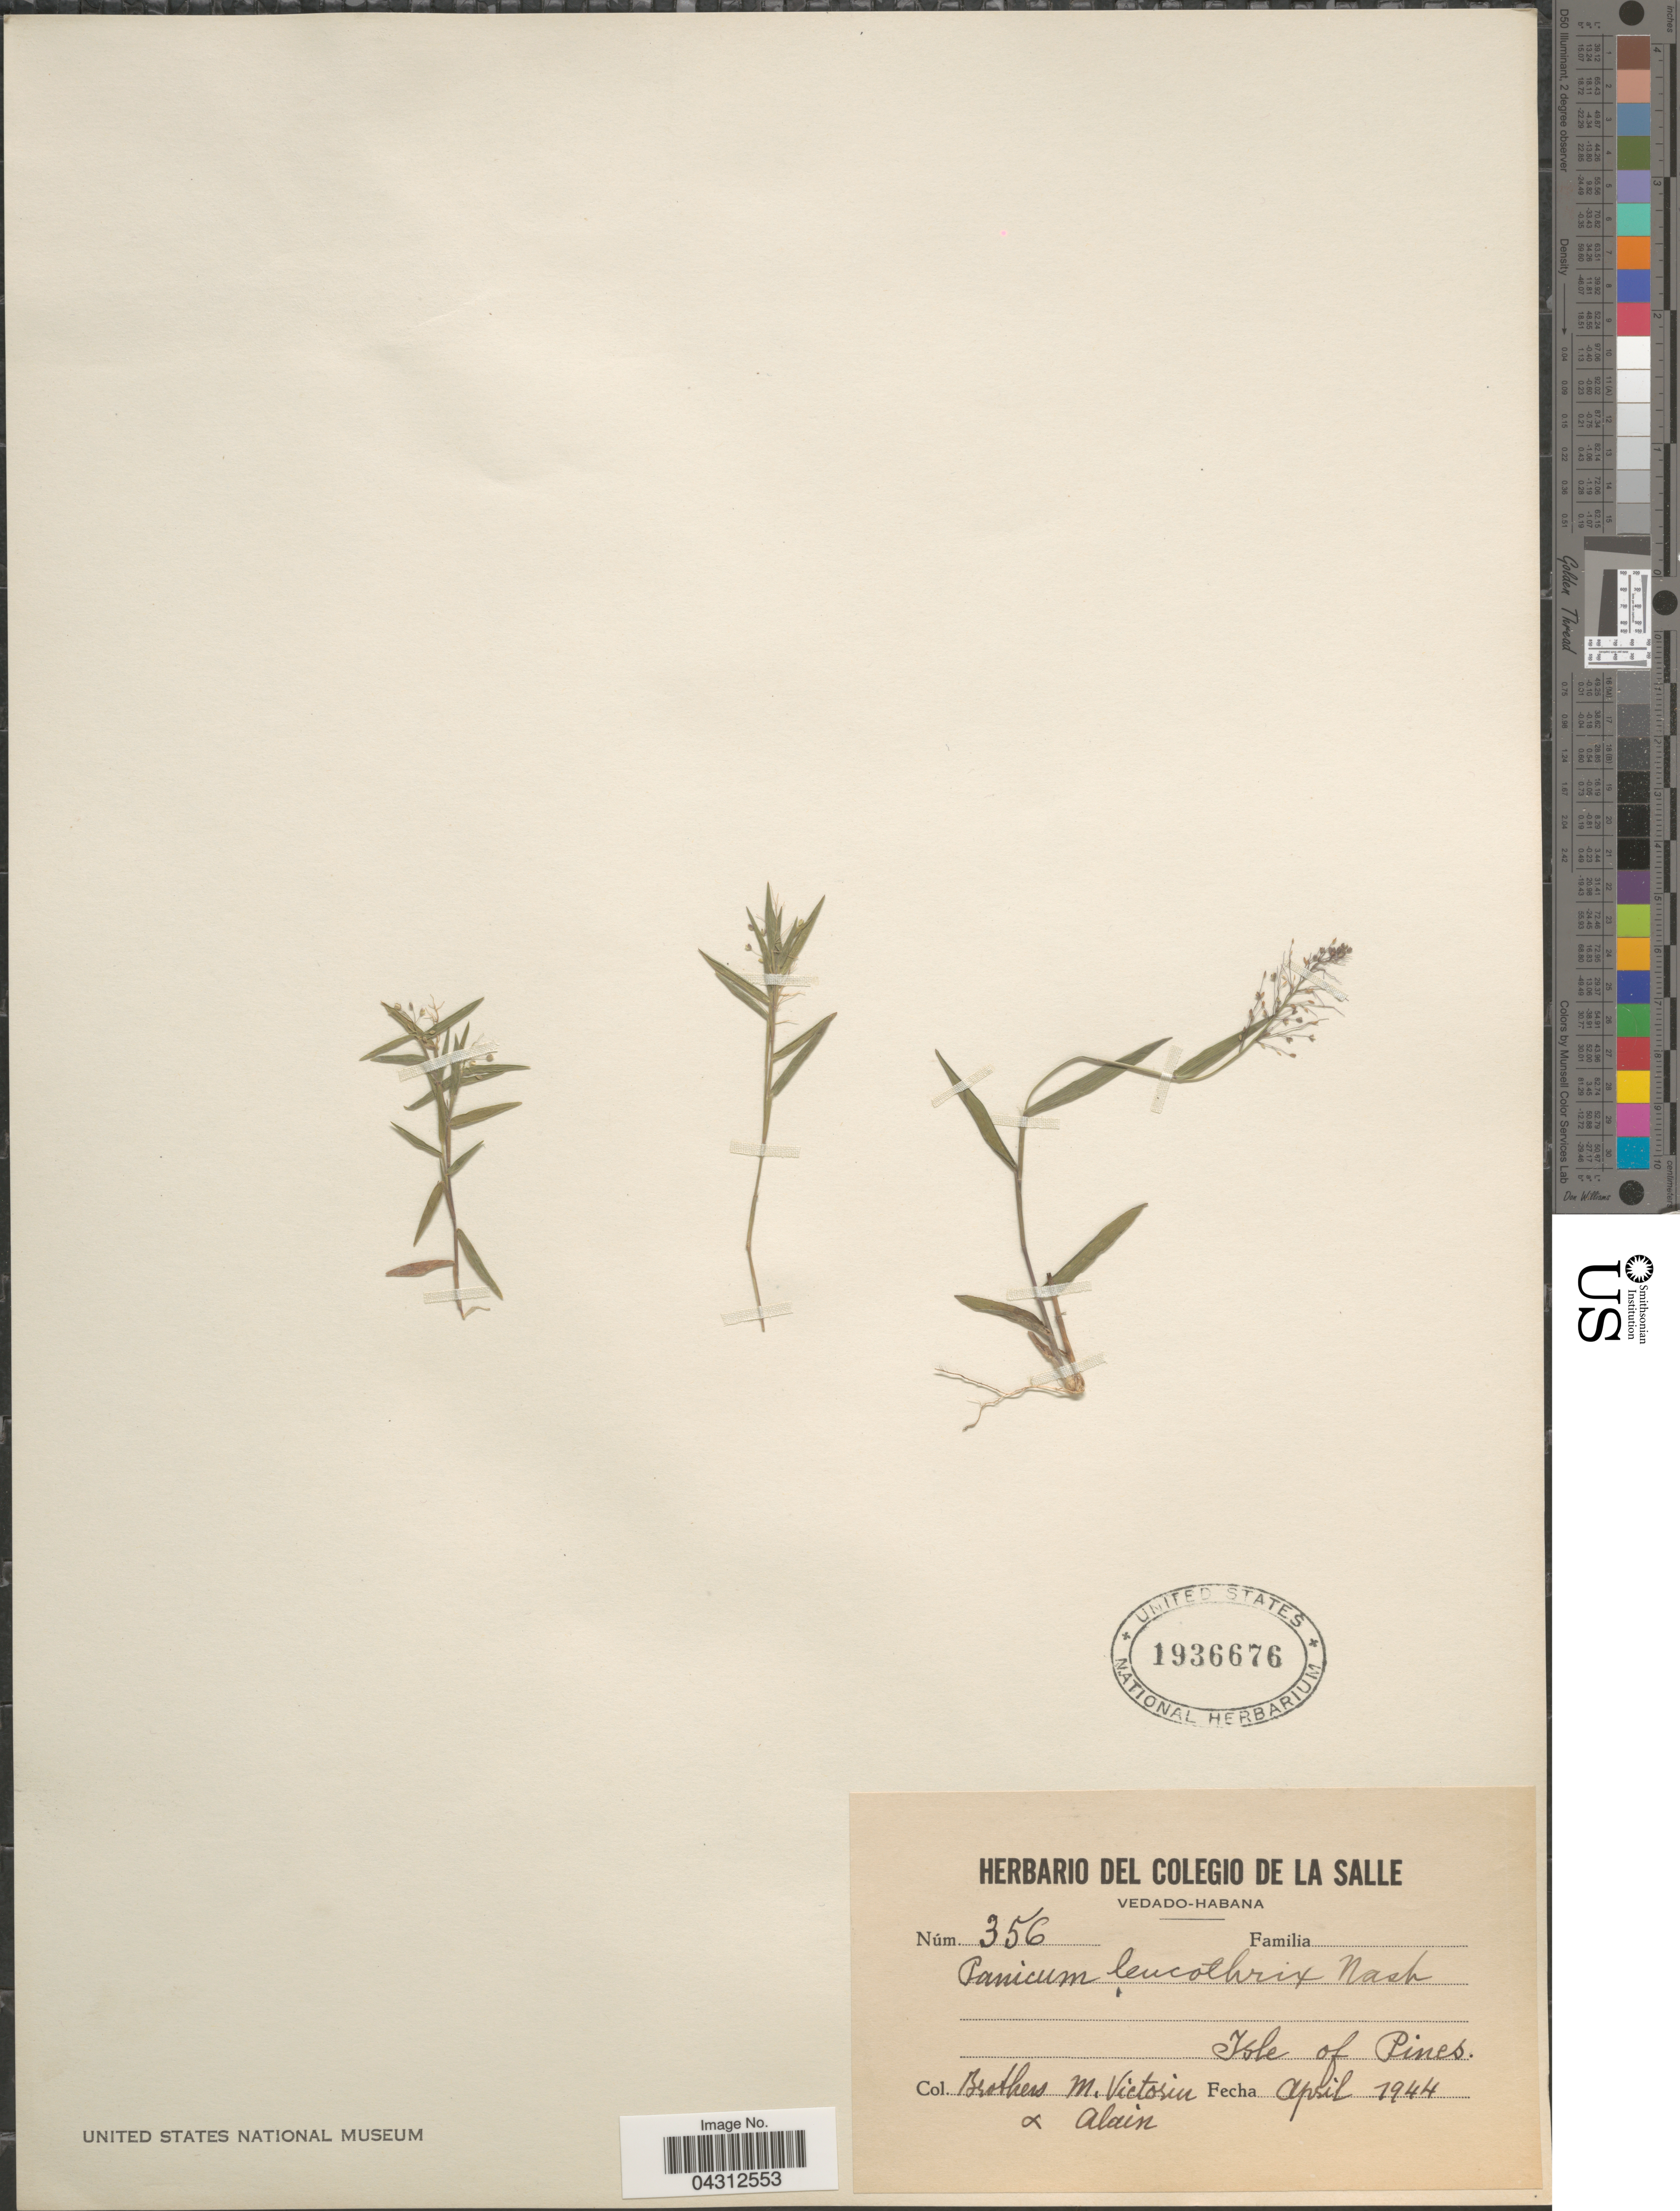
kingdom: Plantae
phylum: Tracheophyta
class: Liliopsida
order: Poales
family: Poaceae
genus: Dichanthelium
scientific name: Dichanthelium acuminatum var. longiligulatum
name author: (Nash) Gould & C.A. Clark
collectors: Fr. Marie-Victorin & Alain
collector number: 356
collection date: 1944-04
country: Cuba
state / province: La Habana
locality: Isle of Pines.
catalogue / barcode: US 1936676